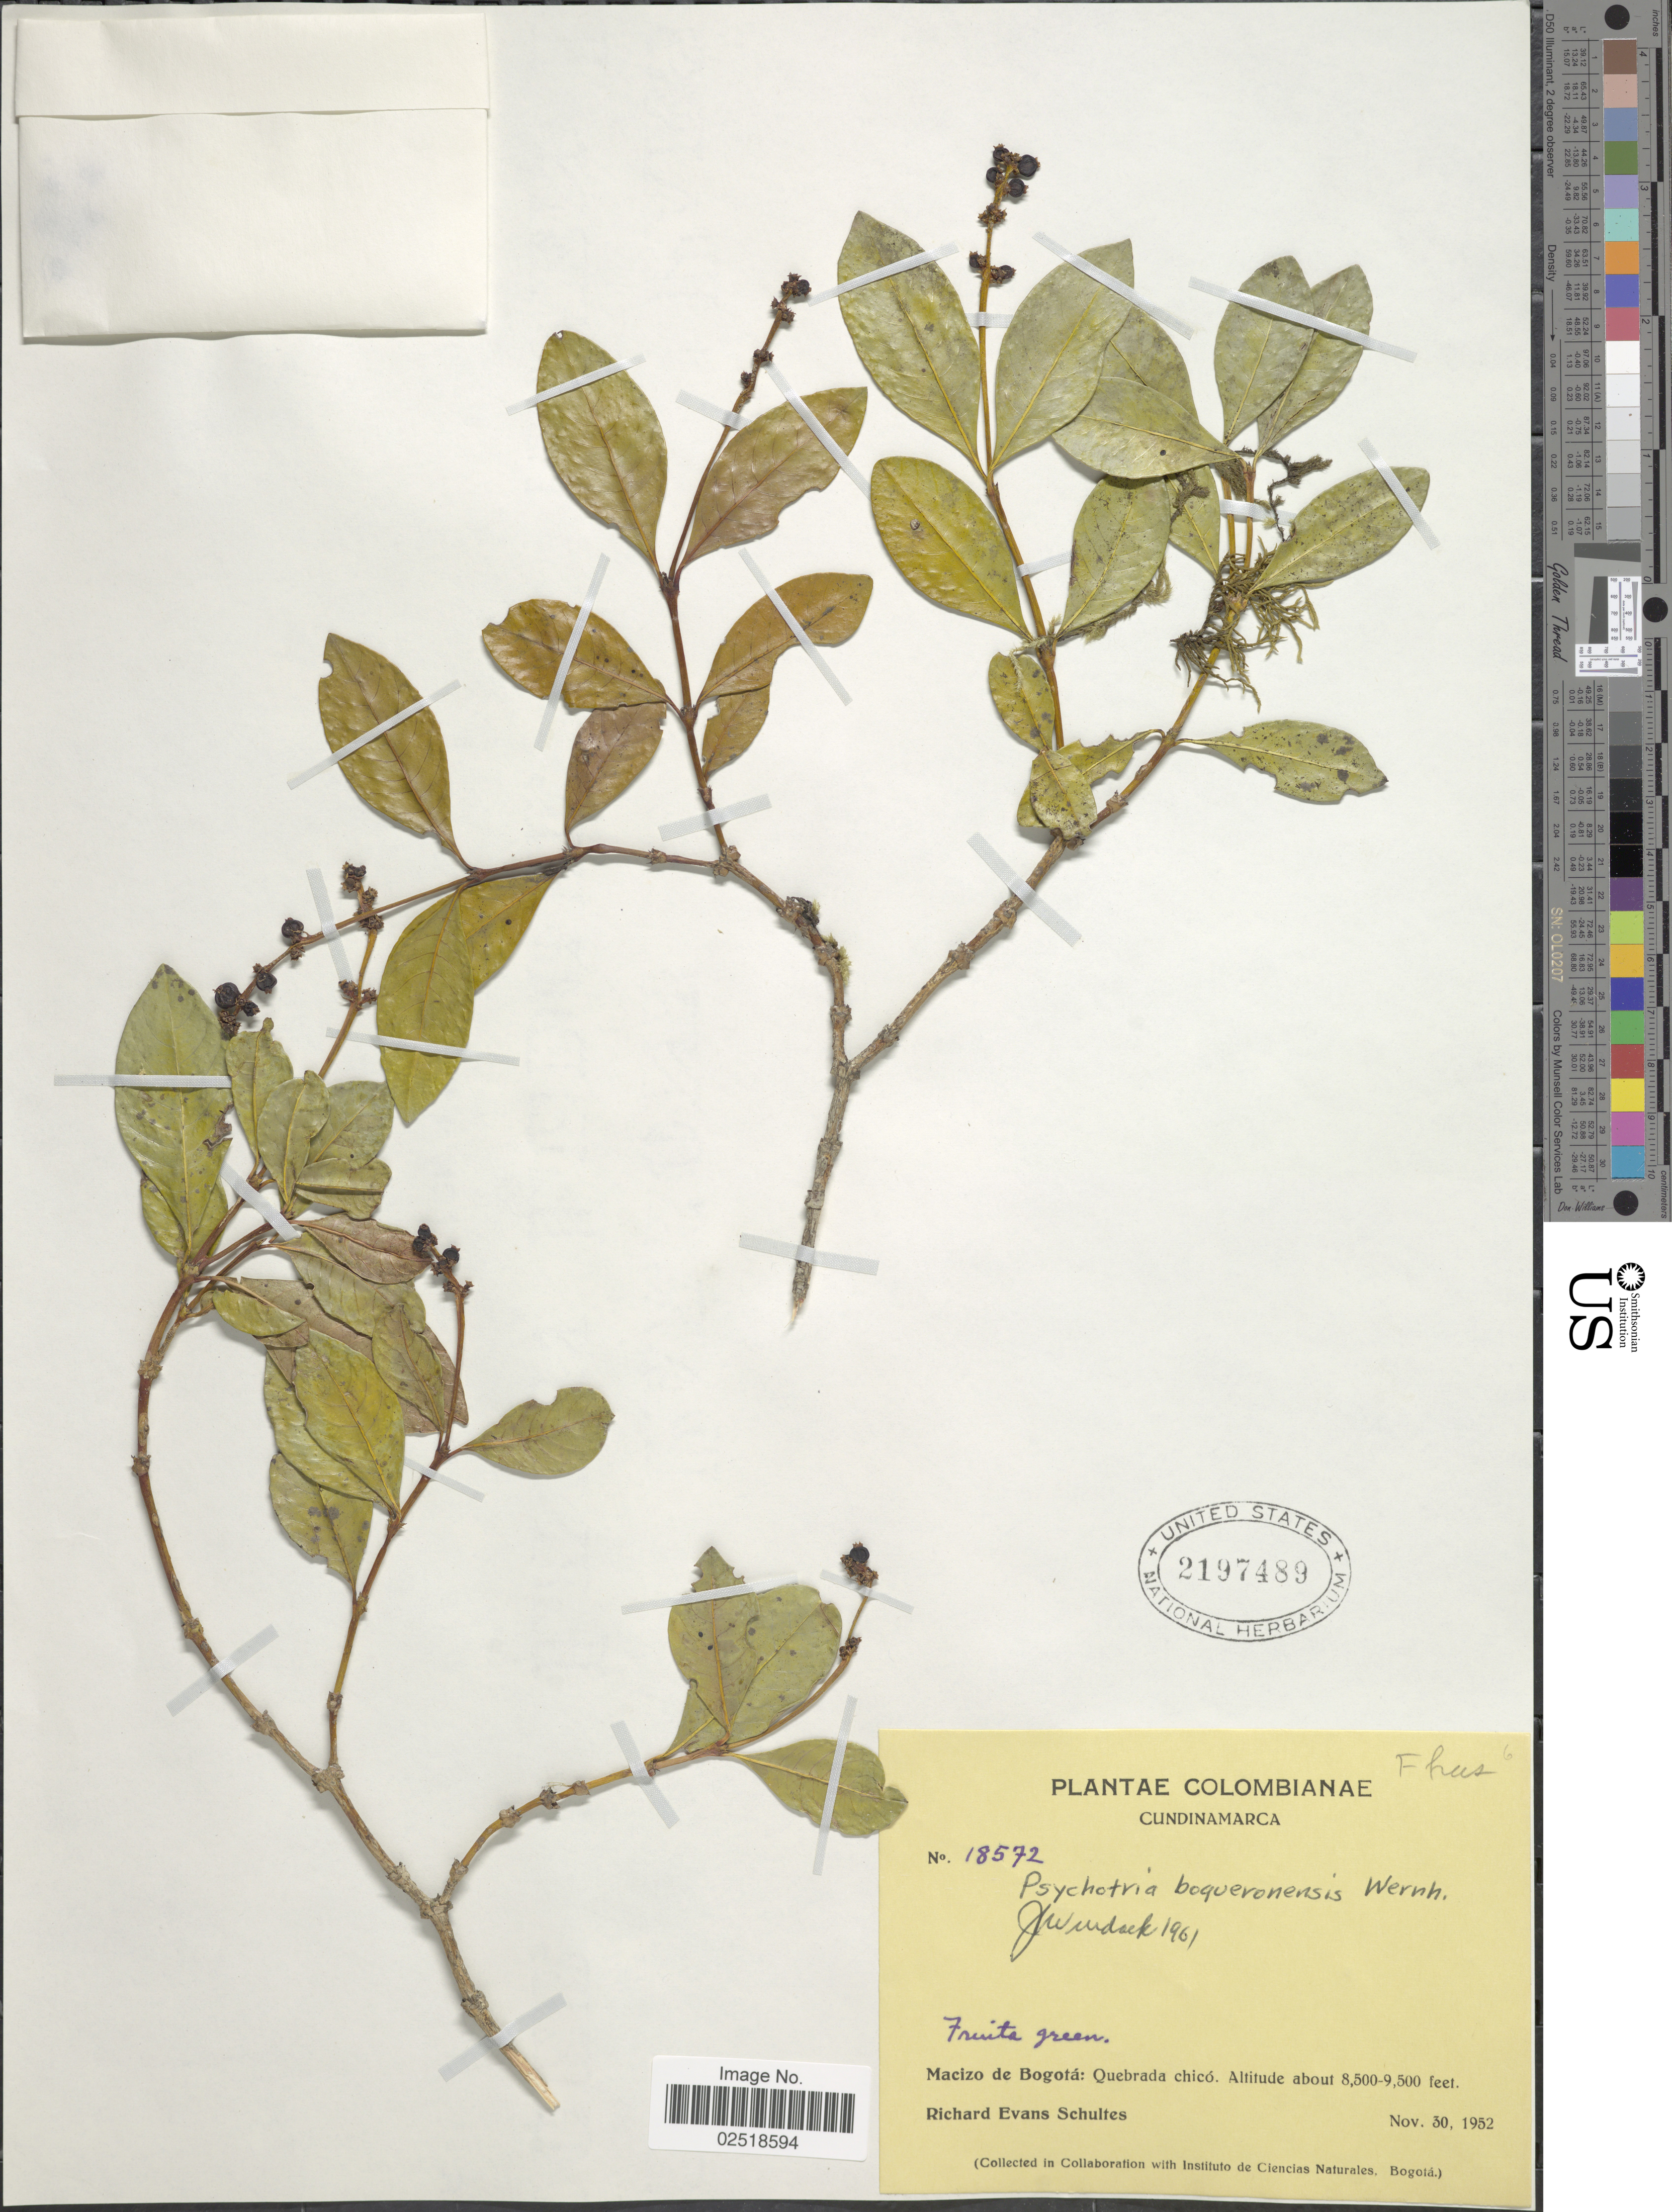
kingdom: Plantae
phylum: Tracheophyta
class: Magnoliopsida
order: Gentianales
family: Rubiaceae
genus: Psychotria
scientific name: Psychotria boqueronensis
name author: Wernham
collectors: R. E. Schultes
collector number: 18572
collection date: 1952-11-30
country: Colombia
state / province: Cundinamarca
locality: Macizo de Bogotá: Quebrada chicó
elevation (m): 2591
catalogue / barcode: US 2197489